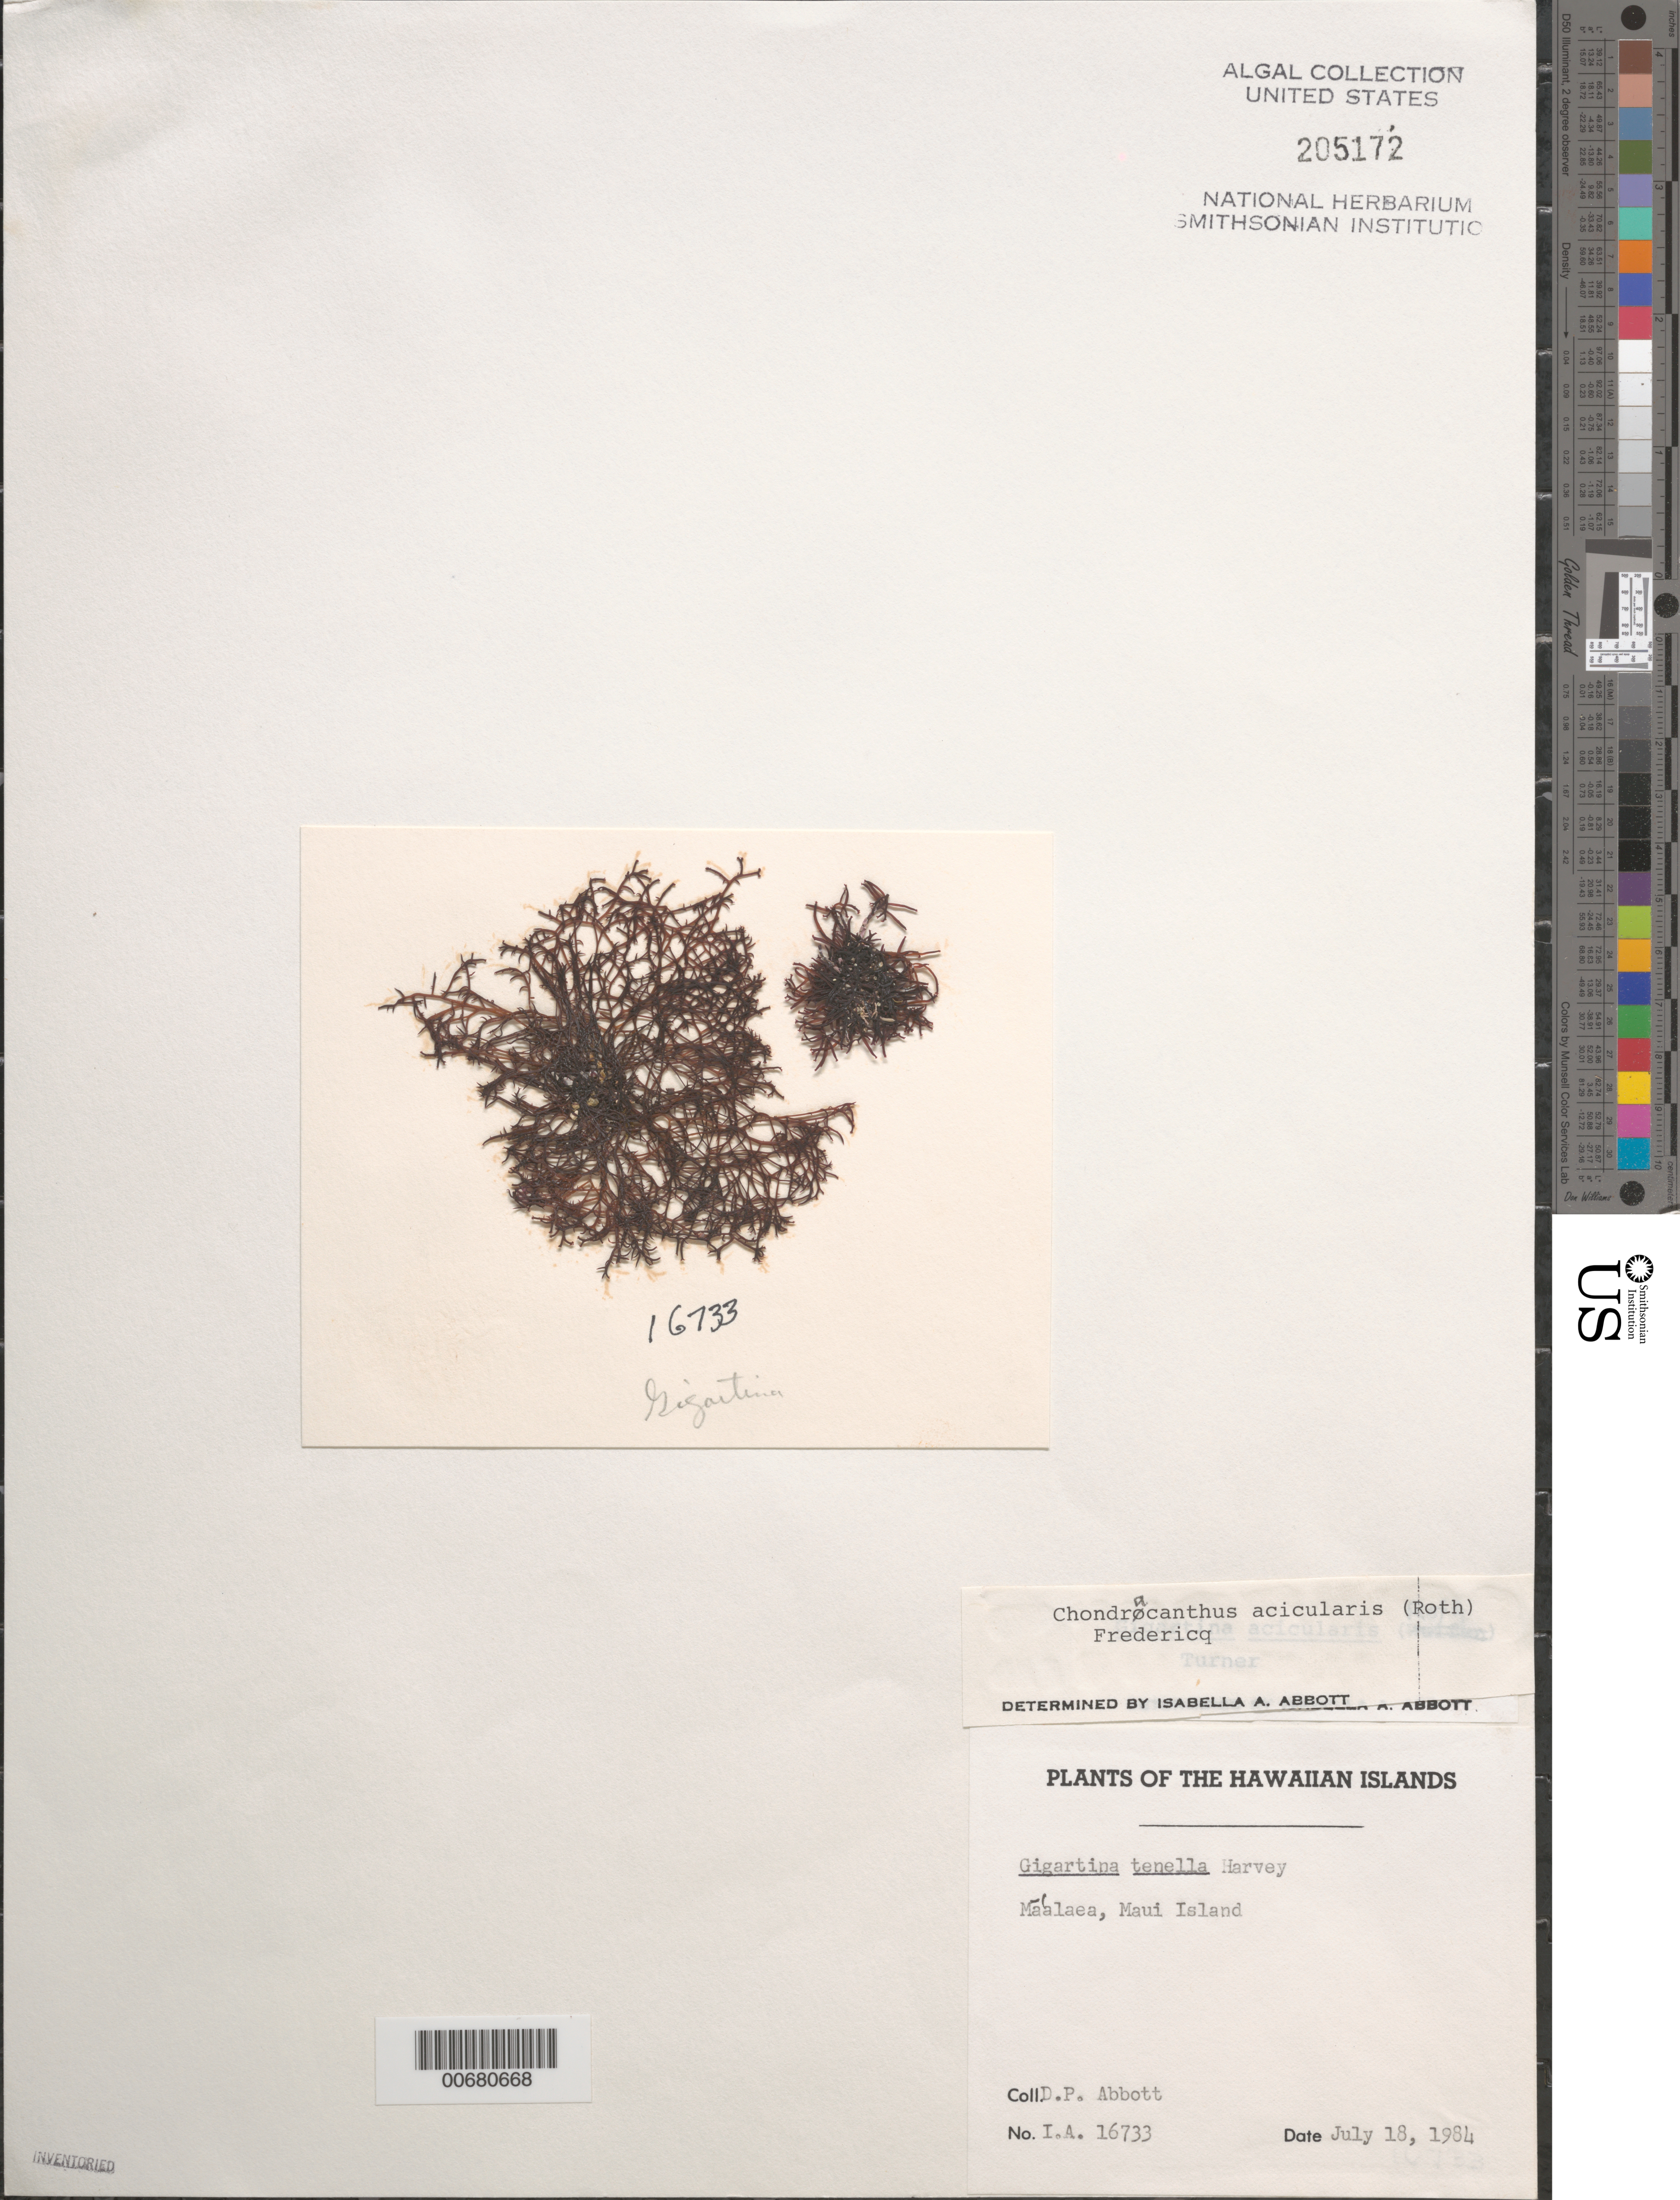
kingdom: Plantae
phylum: Rhodophyta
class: Florideophyceae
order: Gigartinales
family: Gigartinaceae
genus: Chondracanthus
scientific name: Chondracanthus acicularis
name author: (Roth) Fredericq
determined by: Abbott, Isabella A.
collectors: D. P. Abbott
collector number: IAA 16733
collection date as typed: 18 Jul 1984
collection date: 1984-07-18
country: United States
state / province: Hawaii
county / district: Maui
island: Maui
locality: Ma'alaea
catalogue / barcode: US 205172